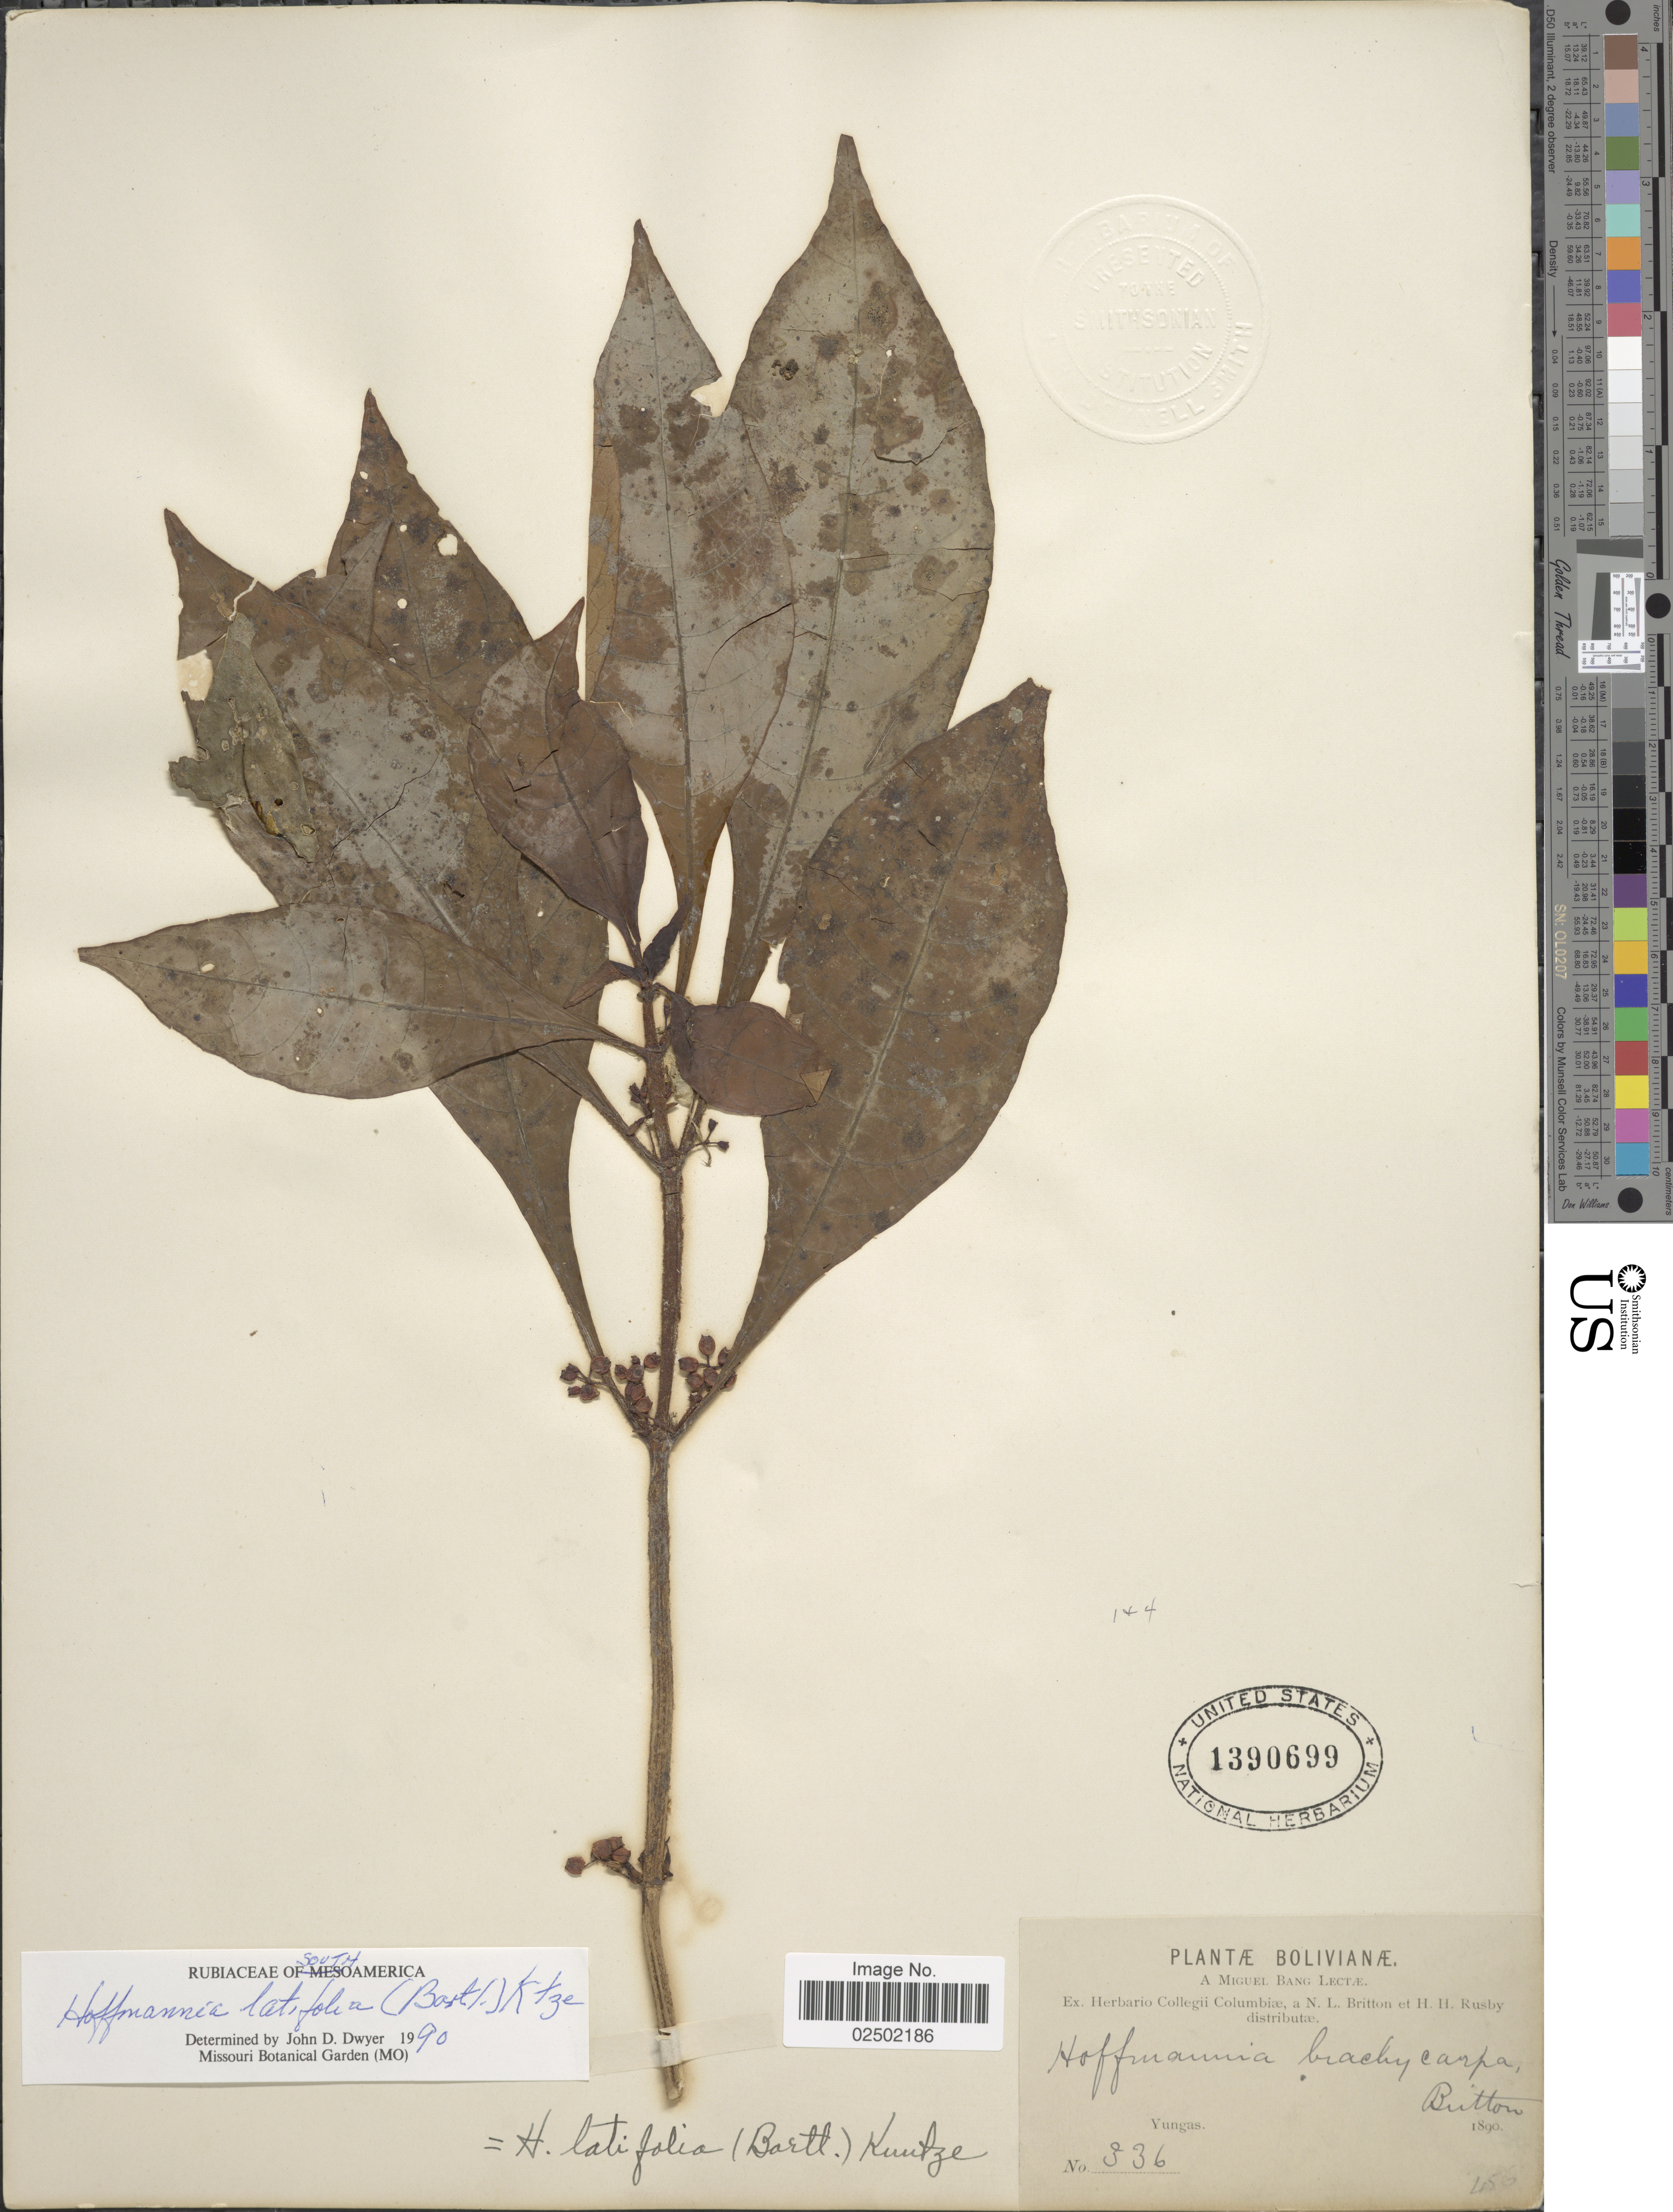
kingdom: Plantae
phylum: Tracheophyta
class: Magnoliopsida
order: Gentianales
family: Rubiaceae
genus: Hoffmannia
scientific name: Hoffmannia latifolia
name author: (Bartl.) Kuntze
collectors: M. Bang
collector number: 336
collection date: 1890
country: Bolivia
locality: Yungas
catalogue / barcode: US 1390699